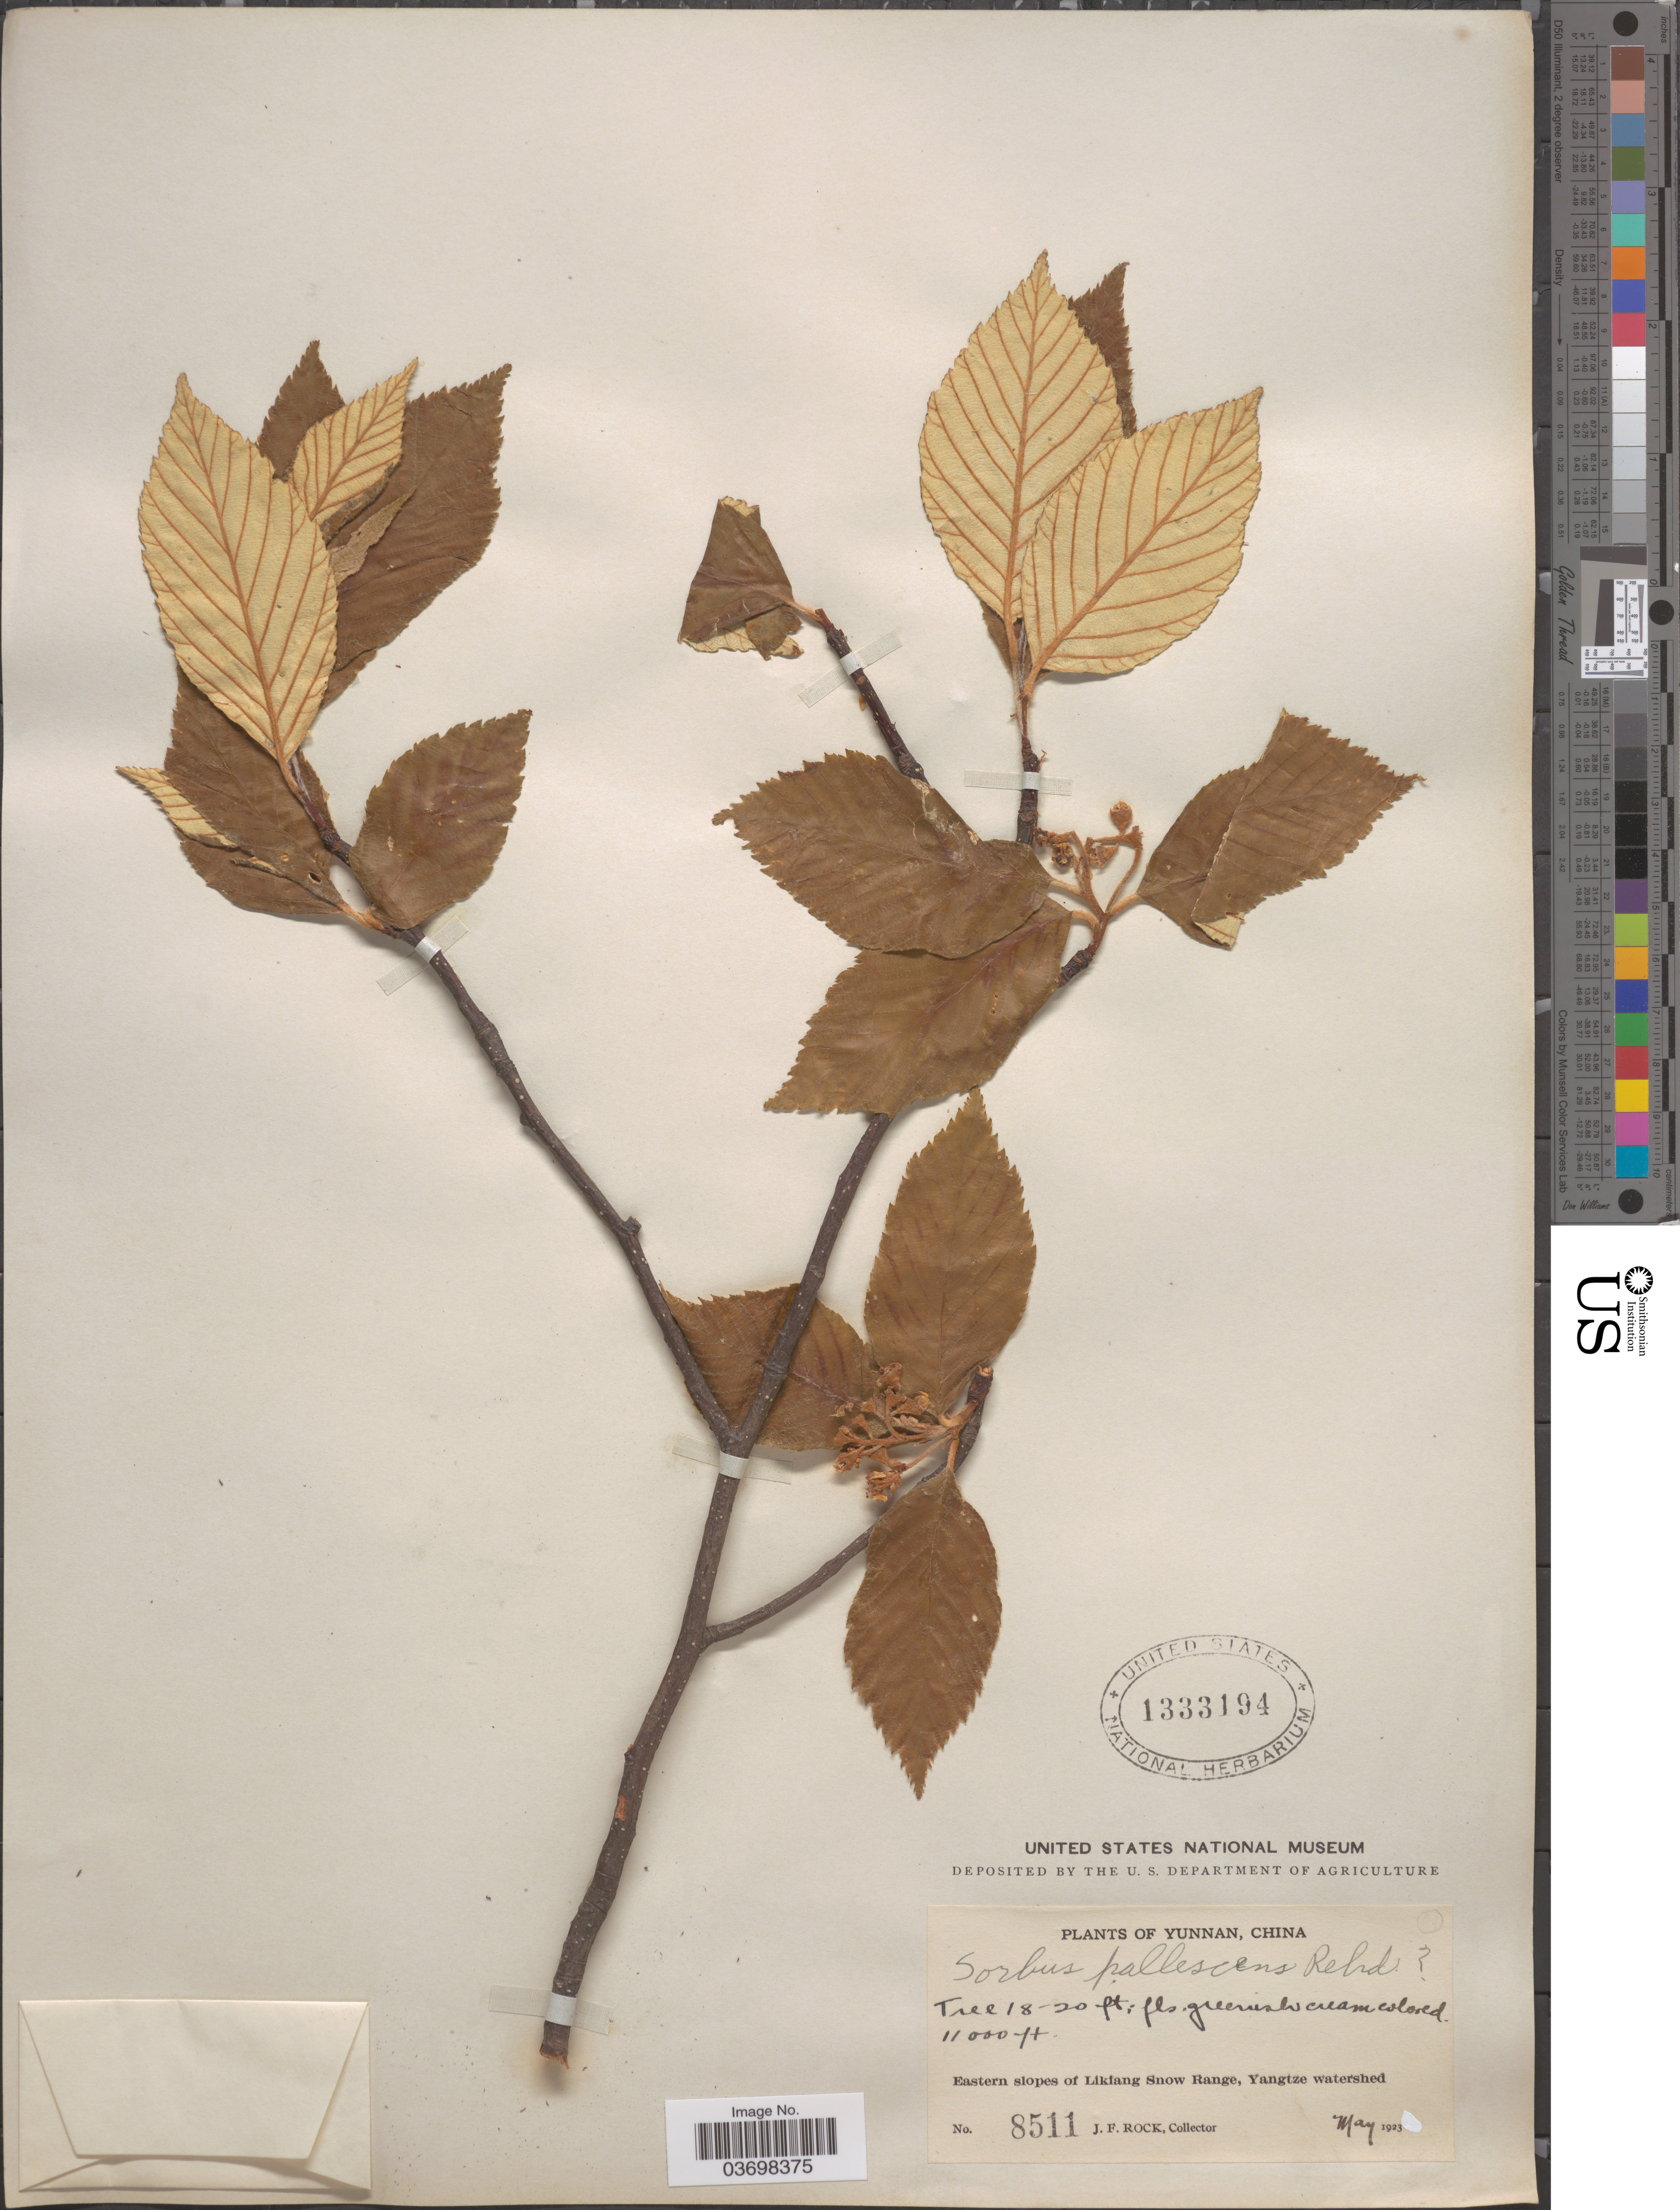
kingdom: Plantae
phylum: Tracheophyta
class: Magnoliopsida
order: Rosales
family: Rosaceae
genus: Sorbus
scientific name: Sorbus pallescens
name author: Rehder in Sarg.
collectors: J. Rock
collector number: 8511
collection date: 1923-05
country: China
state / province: Yunnan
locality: Eastern slopes of Likiang Snow Range, Yangtze watershed.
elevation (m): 3353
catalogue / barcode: US 1333194